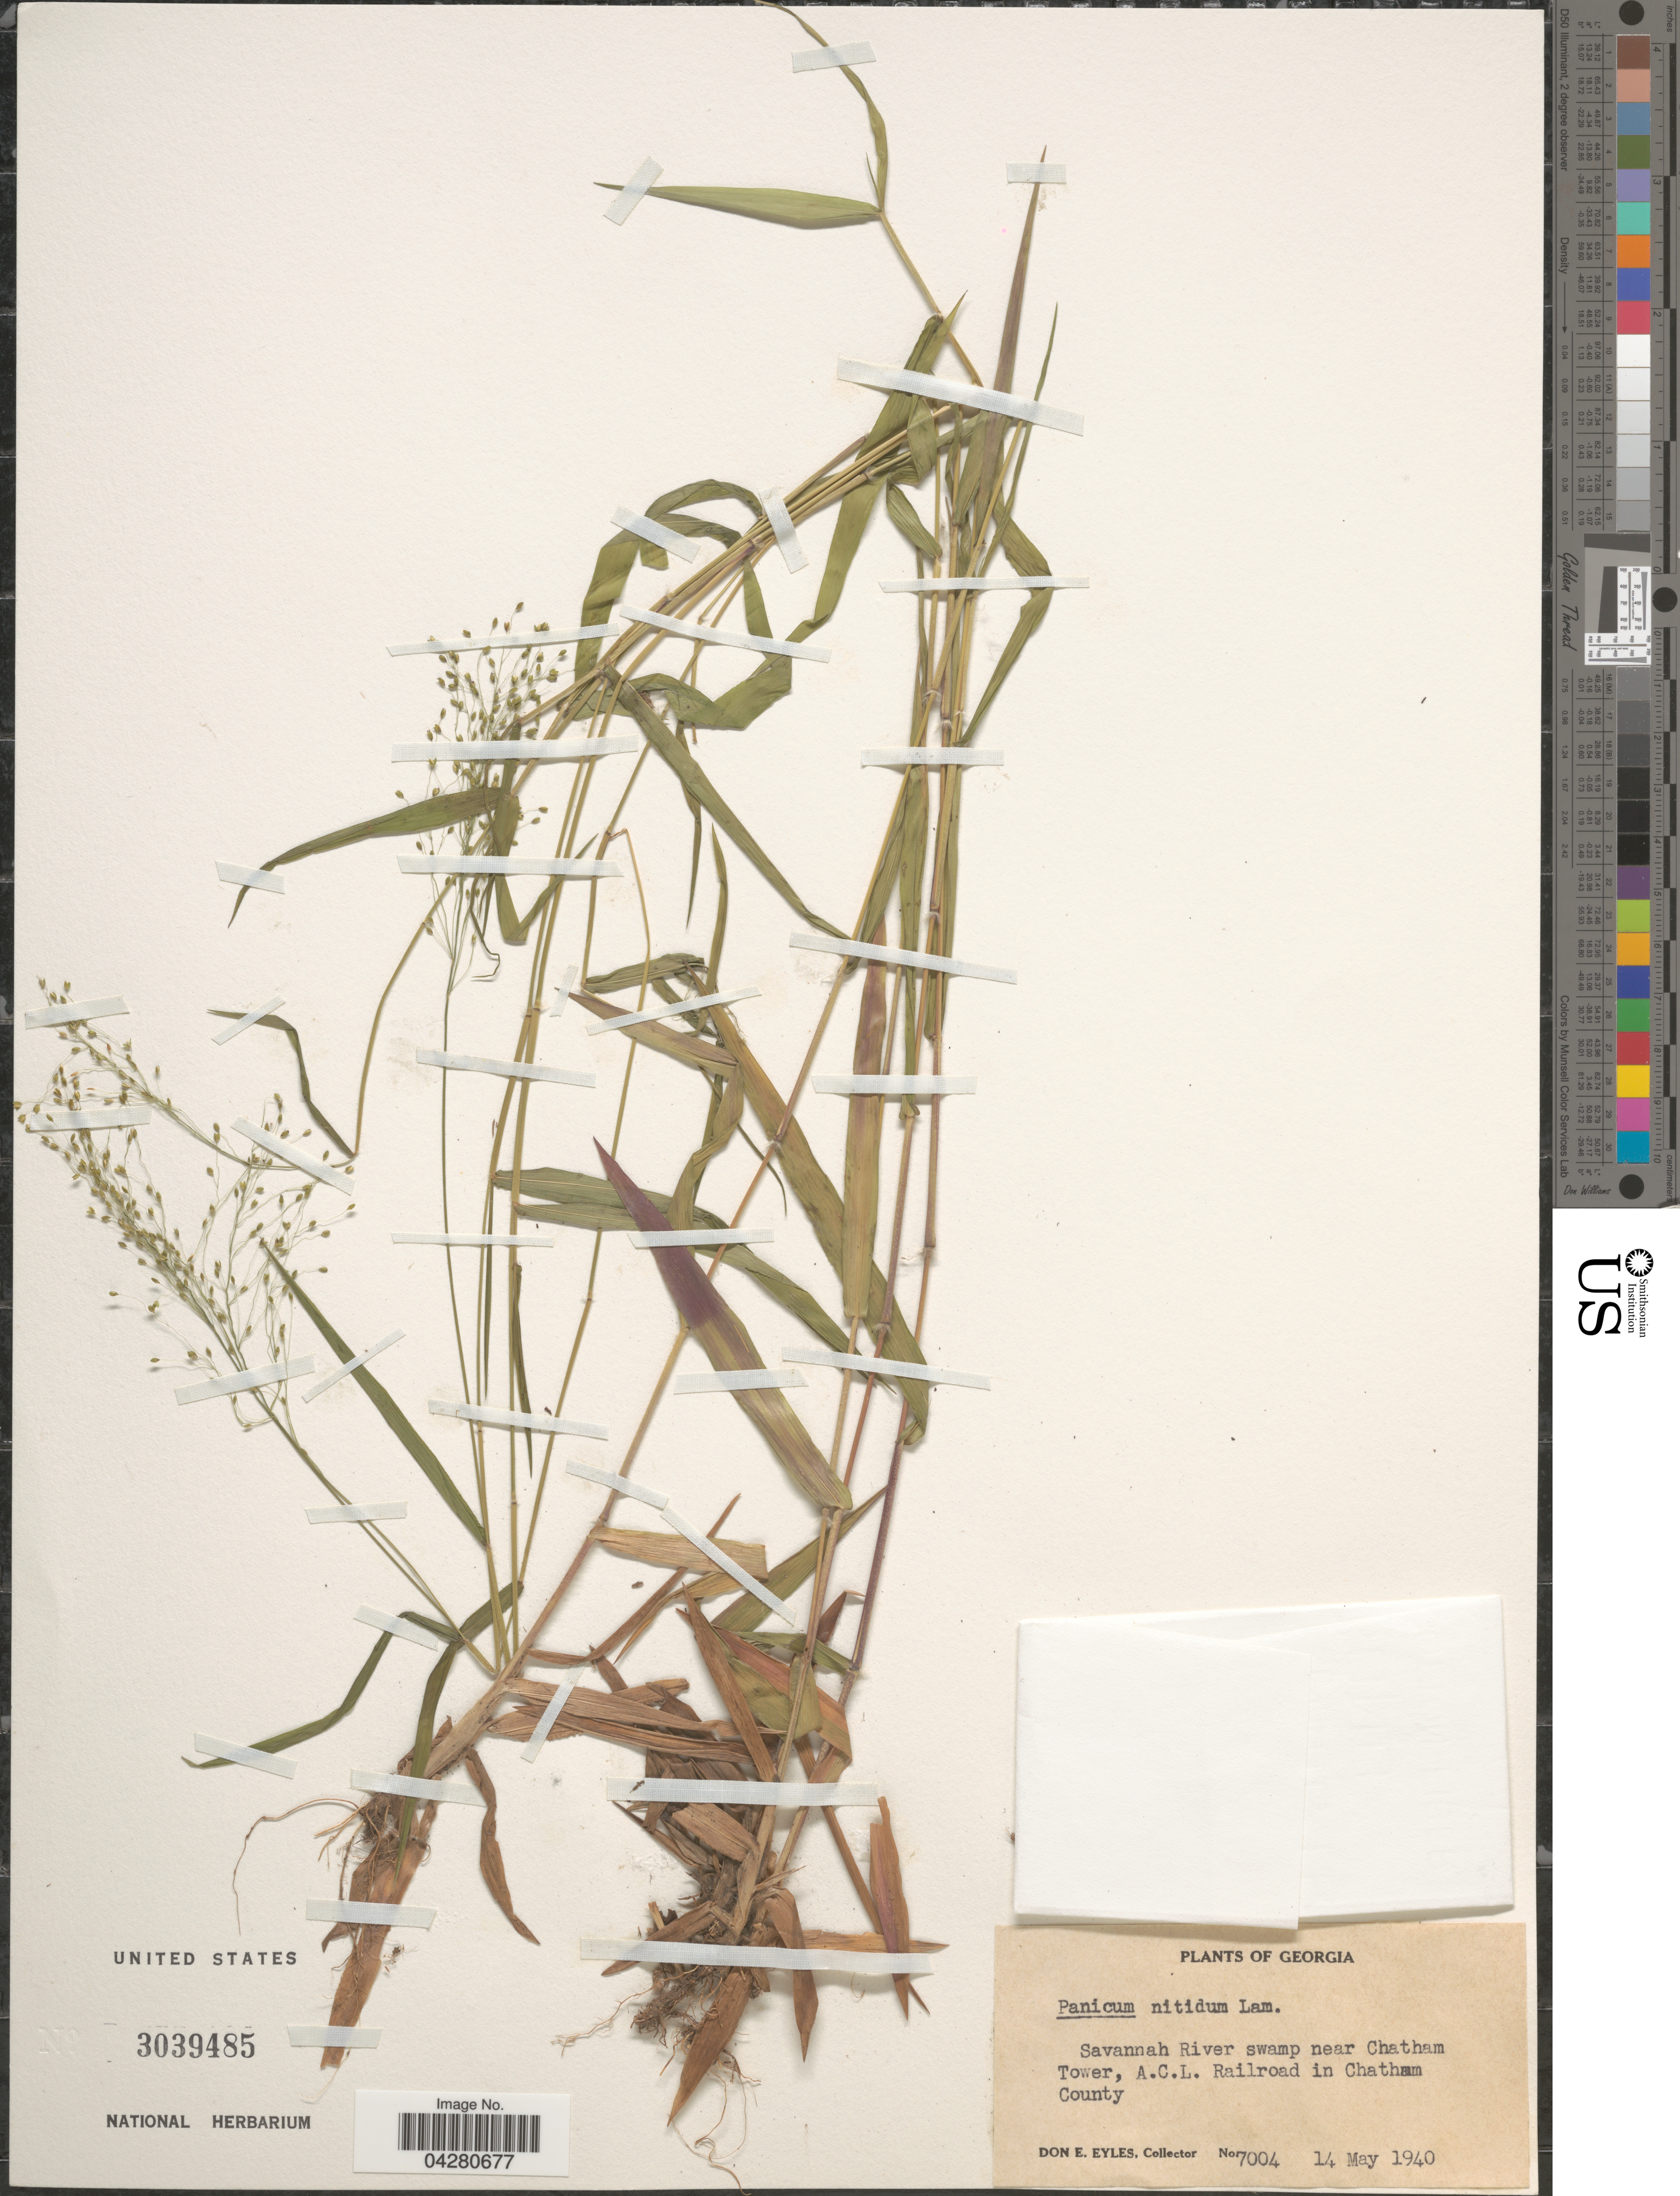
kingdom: Plantae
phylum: Tracheophyta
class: Liliopsida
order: Poales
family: Poaceae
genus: Dichanthelium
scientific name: Dichanthelium dichotomum var. dichotomum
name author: (L.) Gould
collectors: D. Eyles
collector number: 7004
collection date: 1940-05-14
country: United States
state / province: Georgia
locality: Savannah River swamp near Chatham Tower, A.C.L. Railroad in Chatham County.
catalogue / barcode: US 3039485